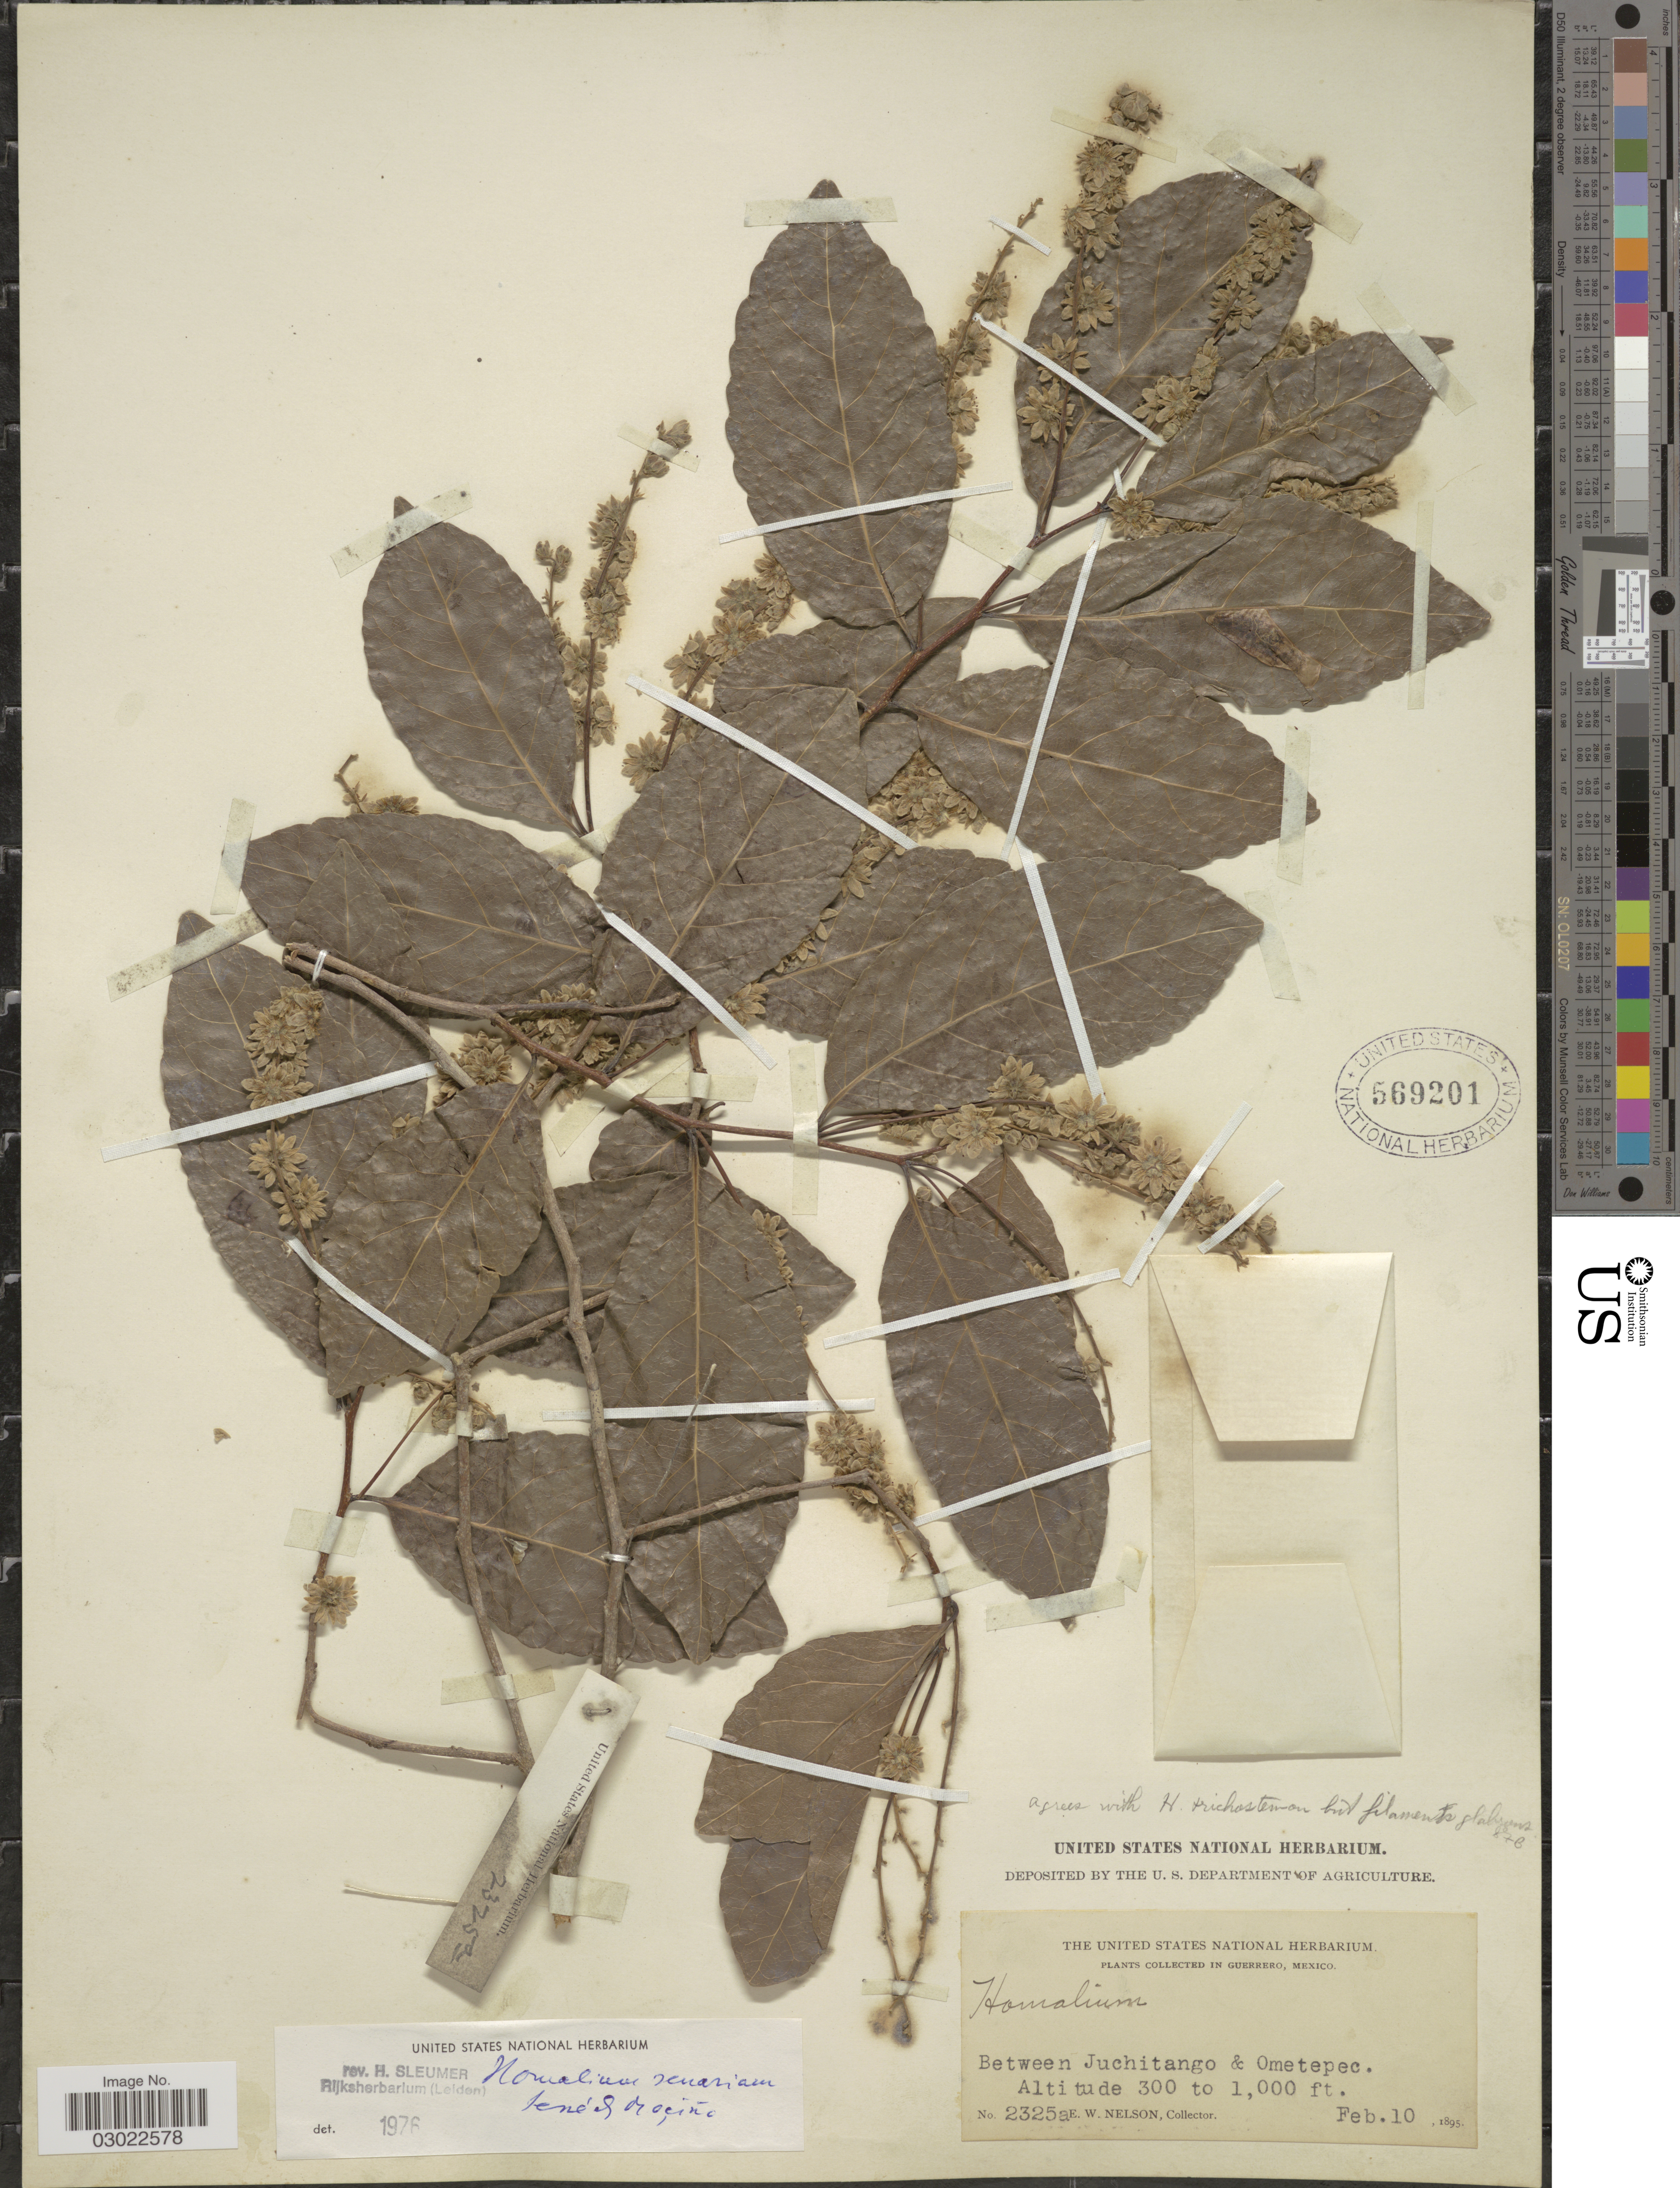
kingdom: Plantae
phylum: Tracheophyta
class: Magnoliopsida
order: Malpighiales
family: Salicaceae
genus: Homalium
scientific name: Homalium senarium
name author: Sessé & Moc. ex DC.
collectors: E. W. Nelson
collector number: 2325a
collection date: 1895-02-10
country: Mexico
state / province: Guerrero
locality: Between Juchitango & Ometepec.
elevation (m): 91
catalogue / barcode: US 569201